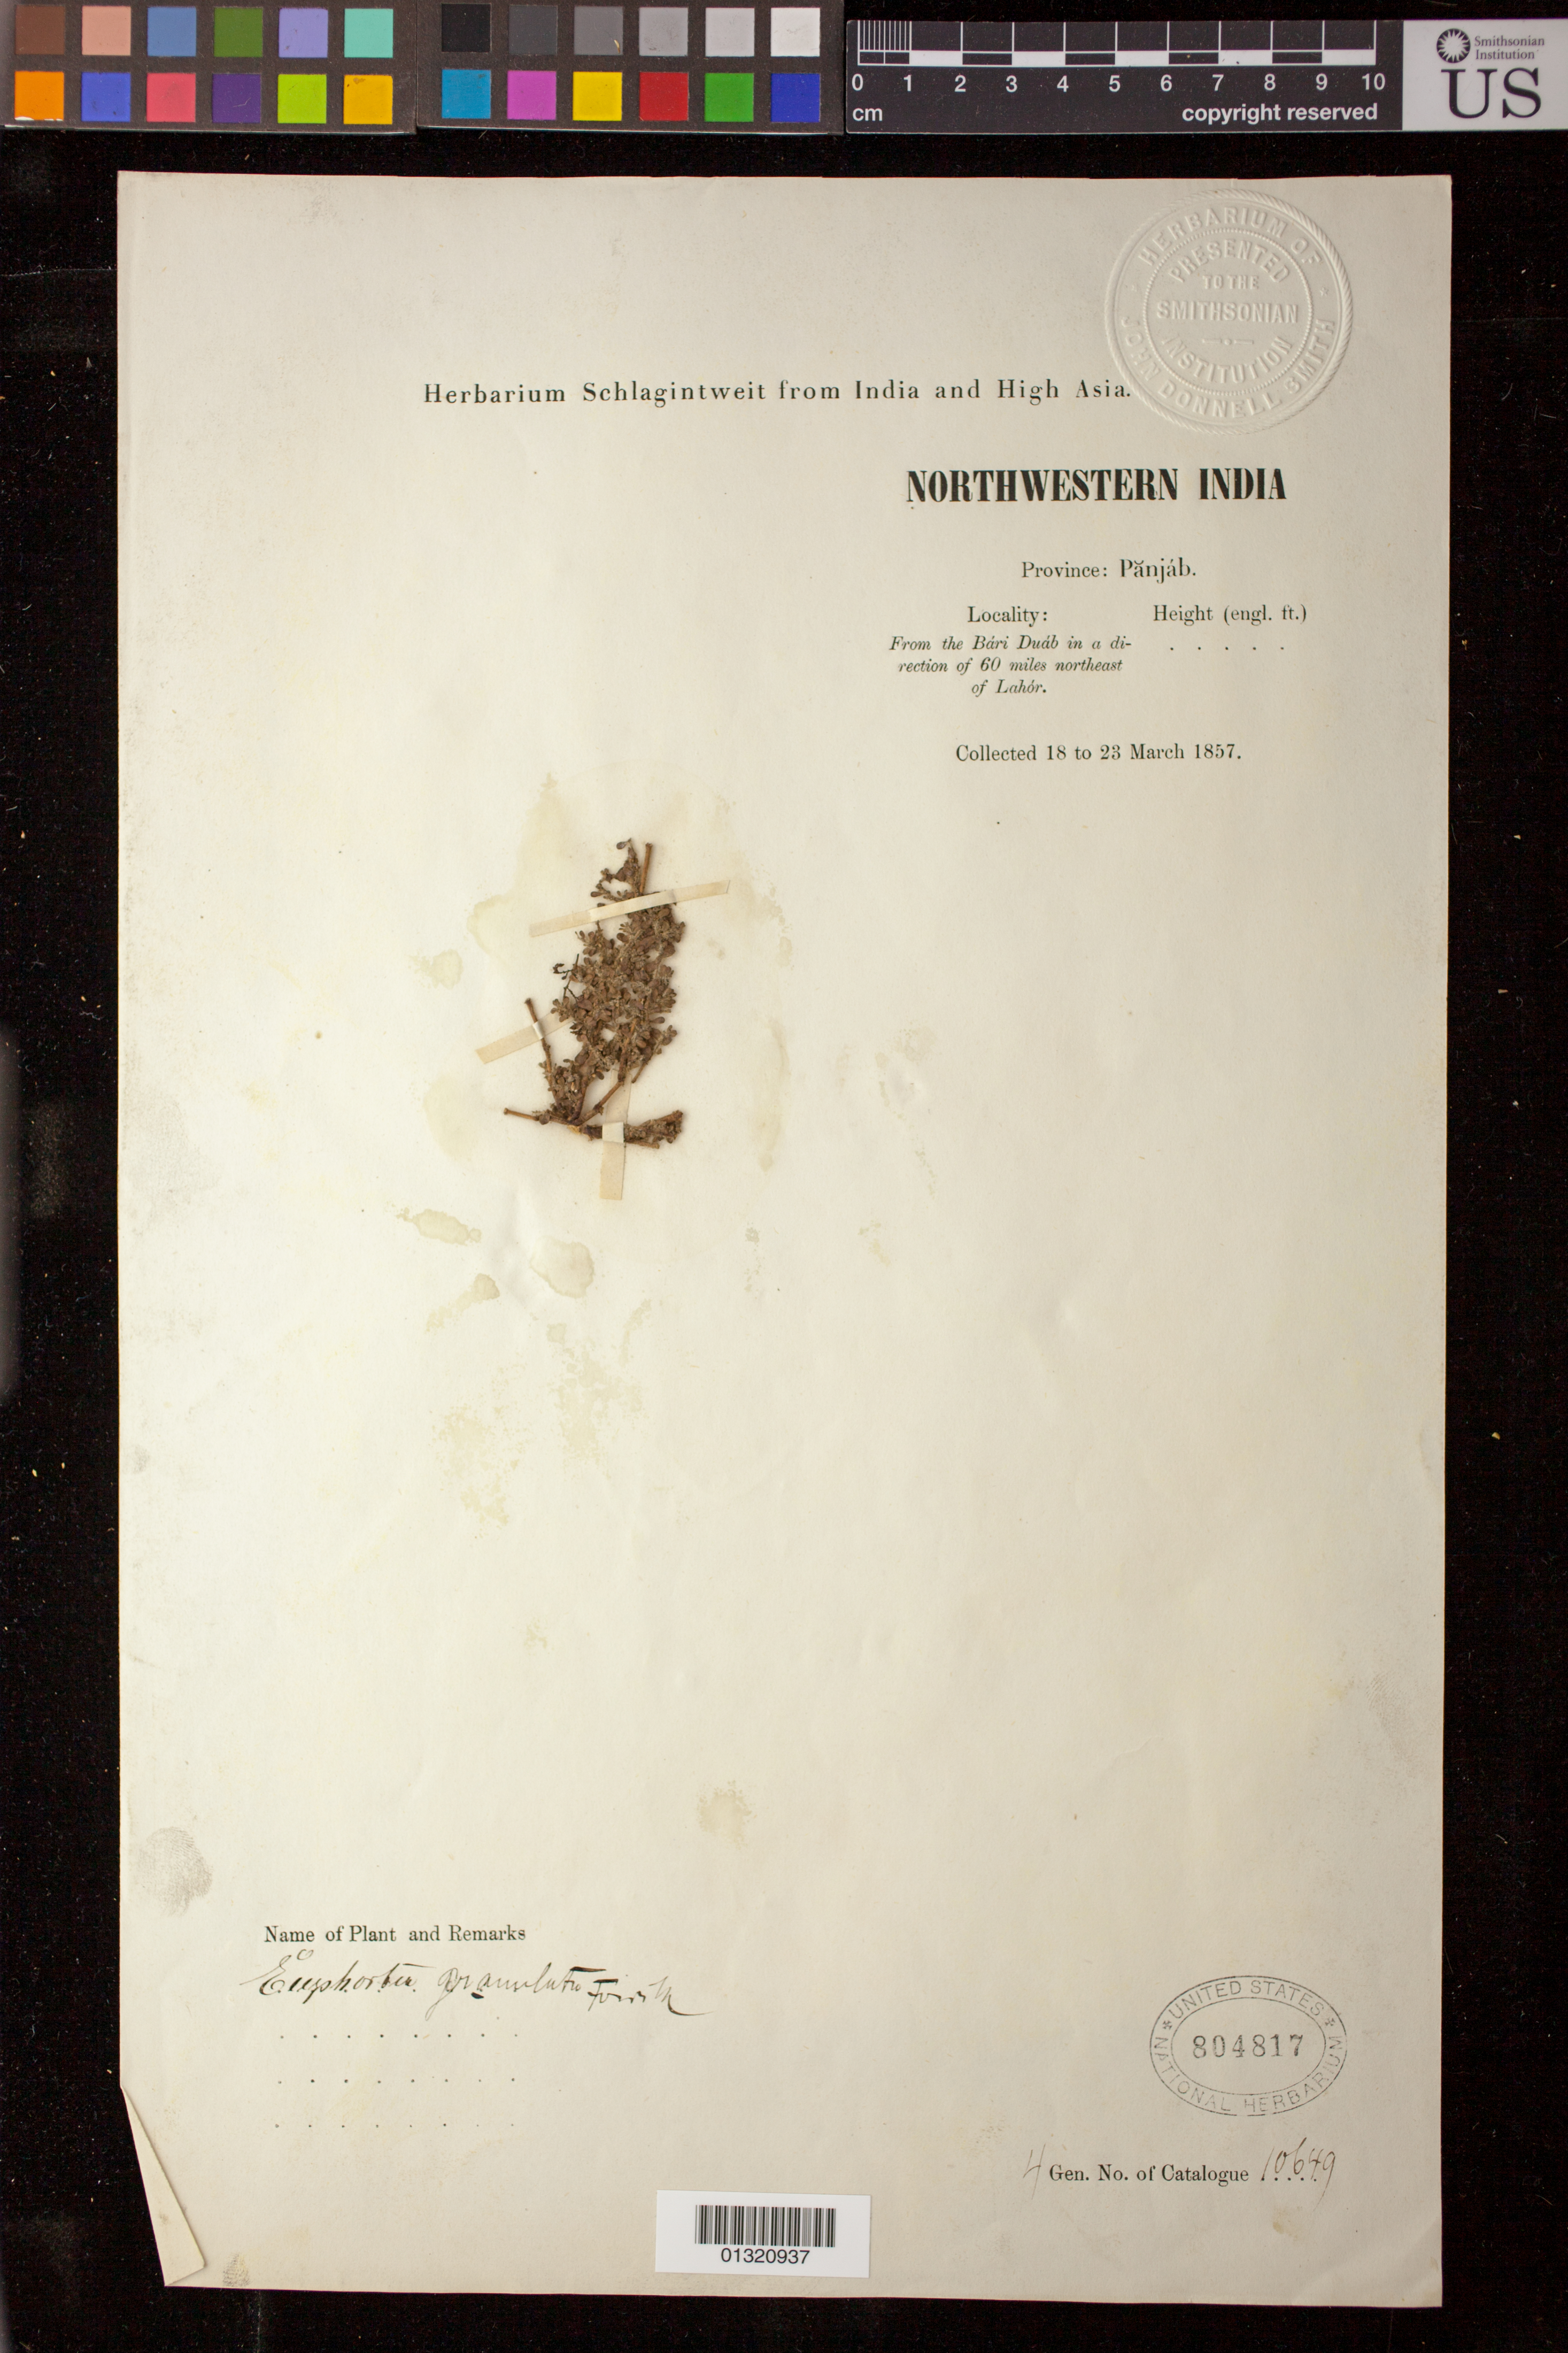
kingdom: Plantae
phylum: Tracheophyta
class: Magnoliopsida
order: Malpighiales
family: Euphorbiaceae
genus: Euphorbia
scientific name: Euphorbia granulata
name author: Forssk.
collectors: H. A. von Schlagintweit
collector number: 10649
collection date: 1857-03-18/1857-03-23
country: India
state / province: Punjab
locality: From the Bari Duab in a direction of 60 miles northeast of Lahor.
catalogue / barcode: US 804817